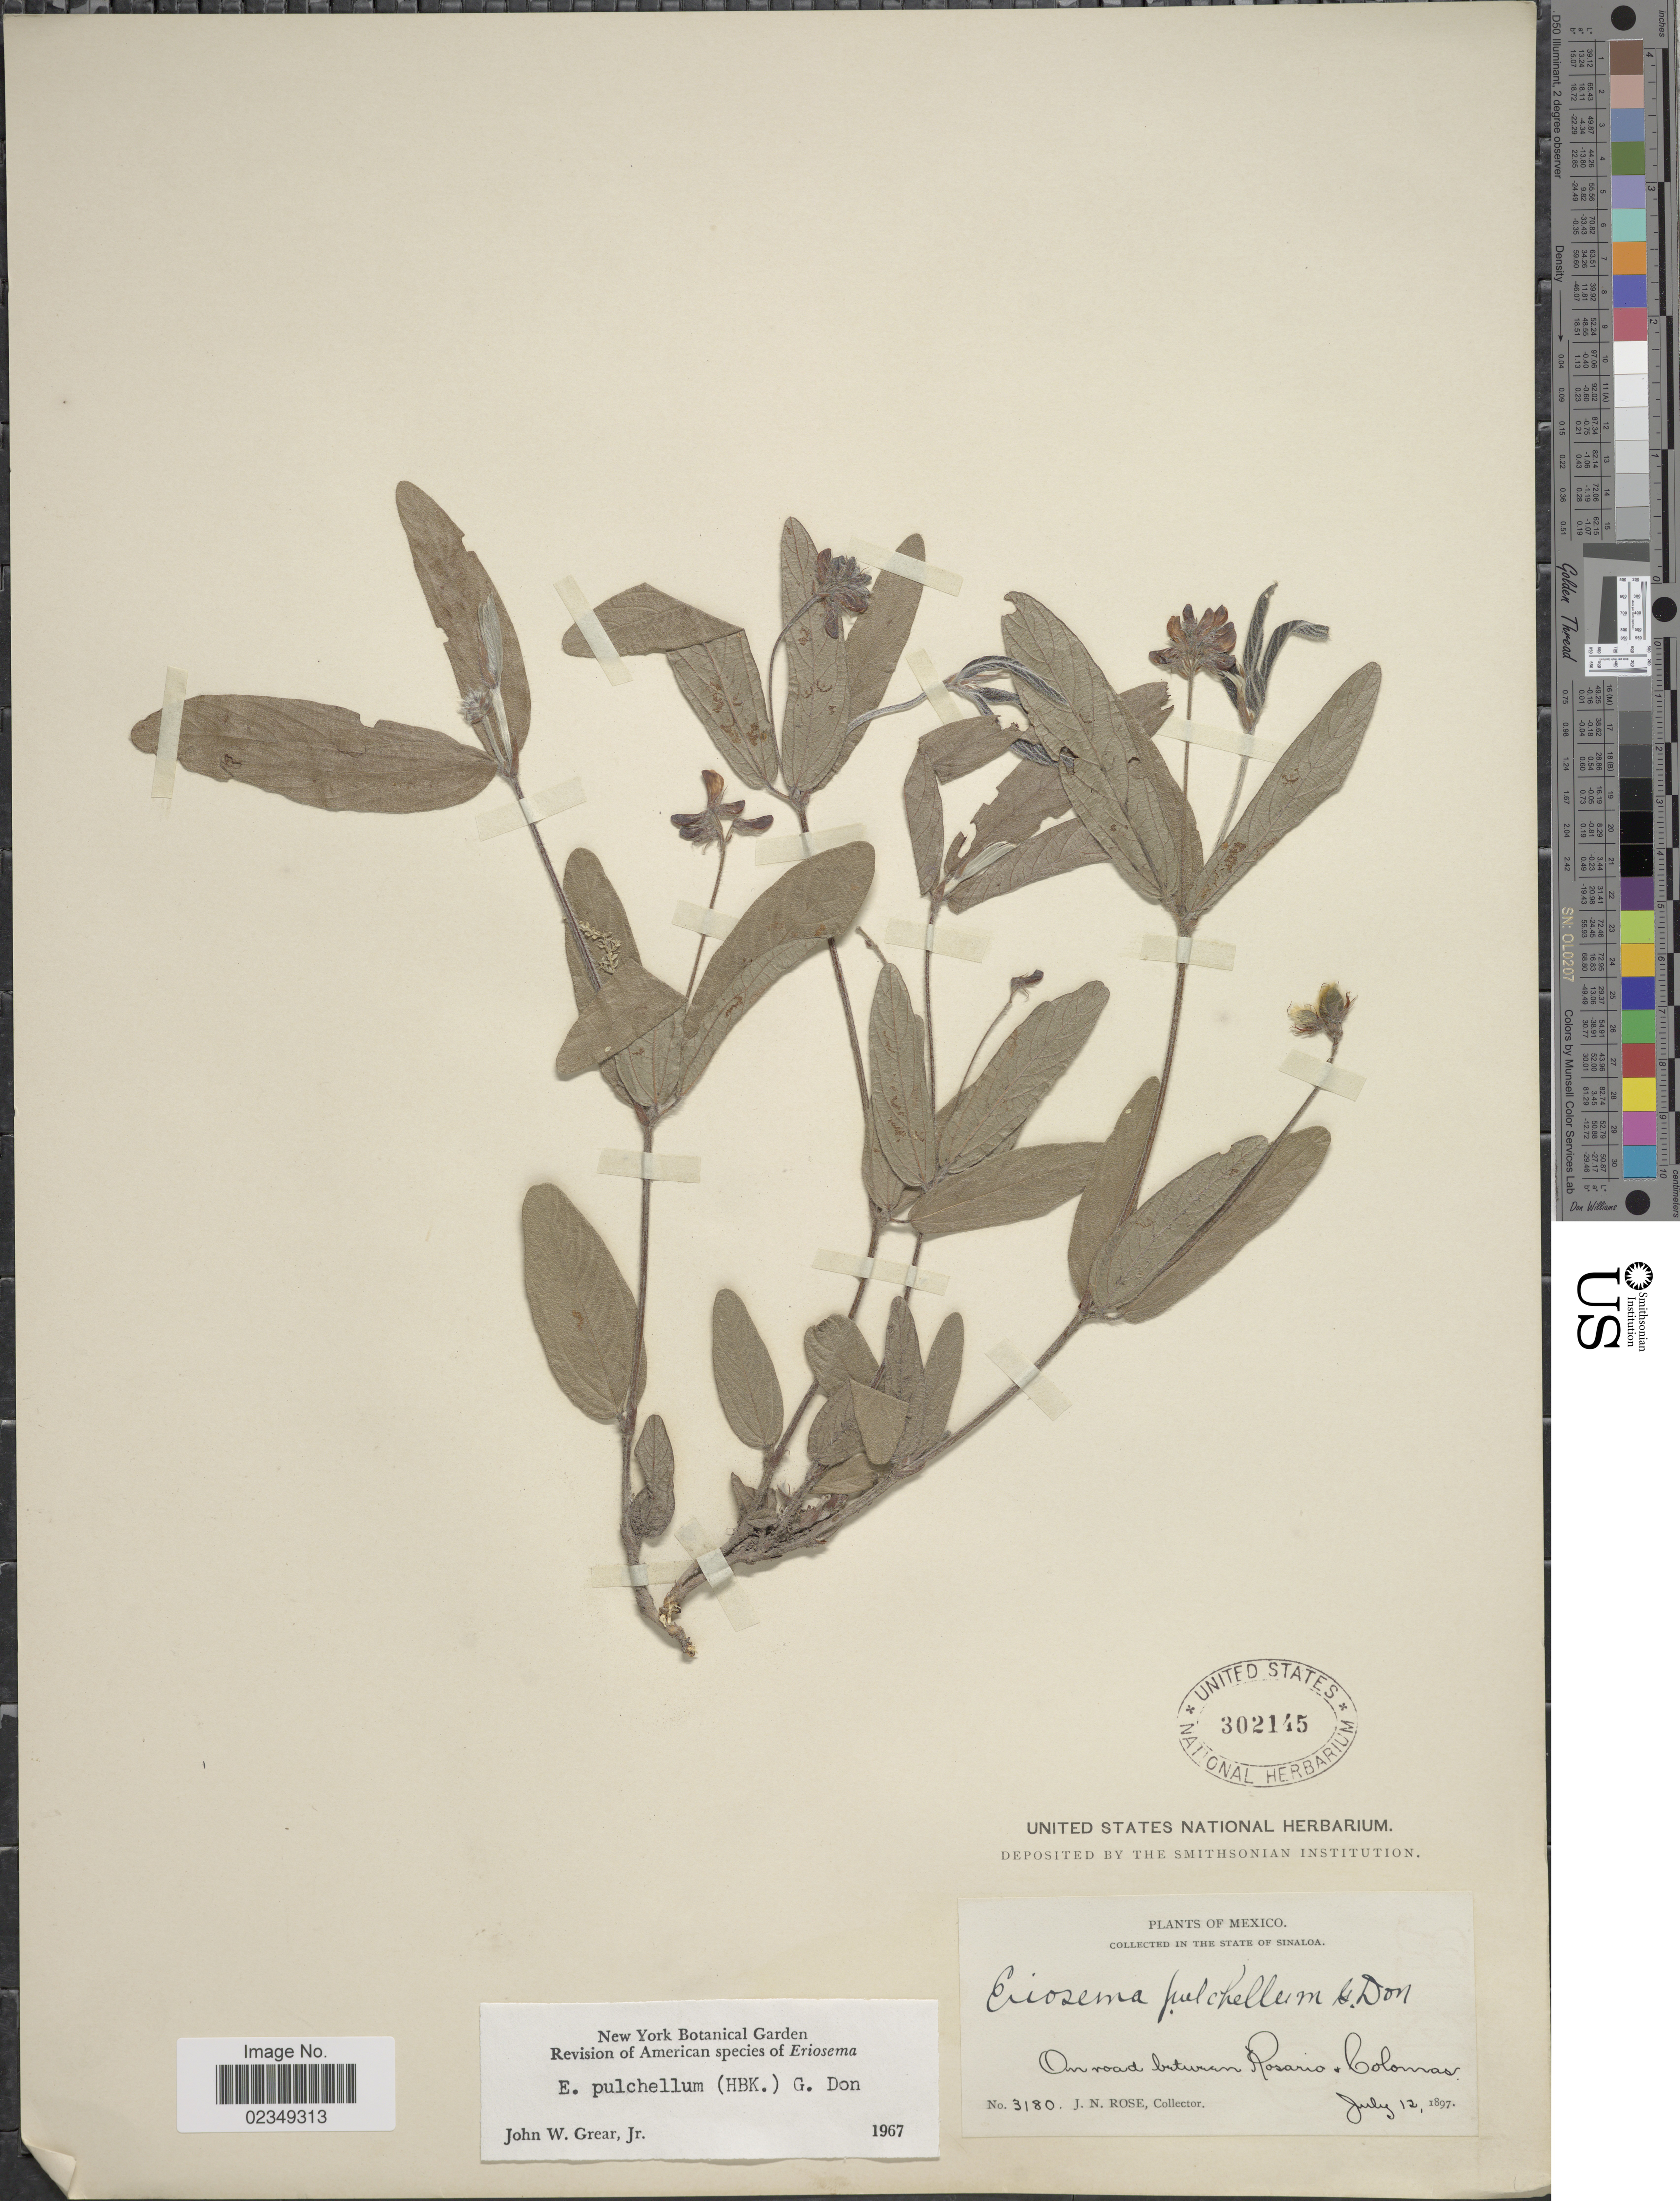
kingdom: Plantae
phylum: Tracheophyta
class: Magnoliopsida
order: Fabales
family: Fabaceae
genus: Eriosema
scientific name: Eriosema pulchellum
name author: (Kunth) G. Don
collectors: J. N. Rose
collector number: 3180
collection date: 1897-07-12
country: Mexico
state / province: Sinaloa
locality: On road between Rosario + Colonas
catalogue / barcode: US 302145